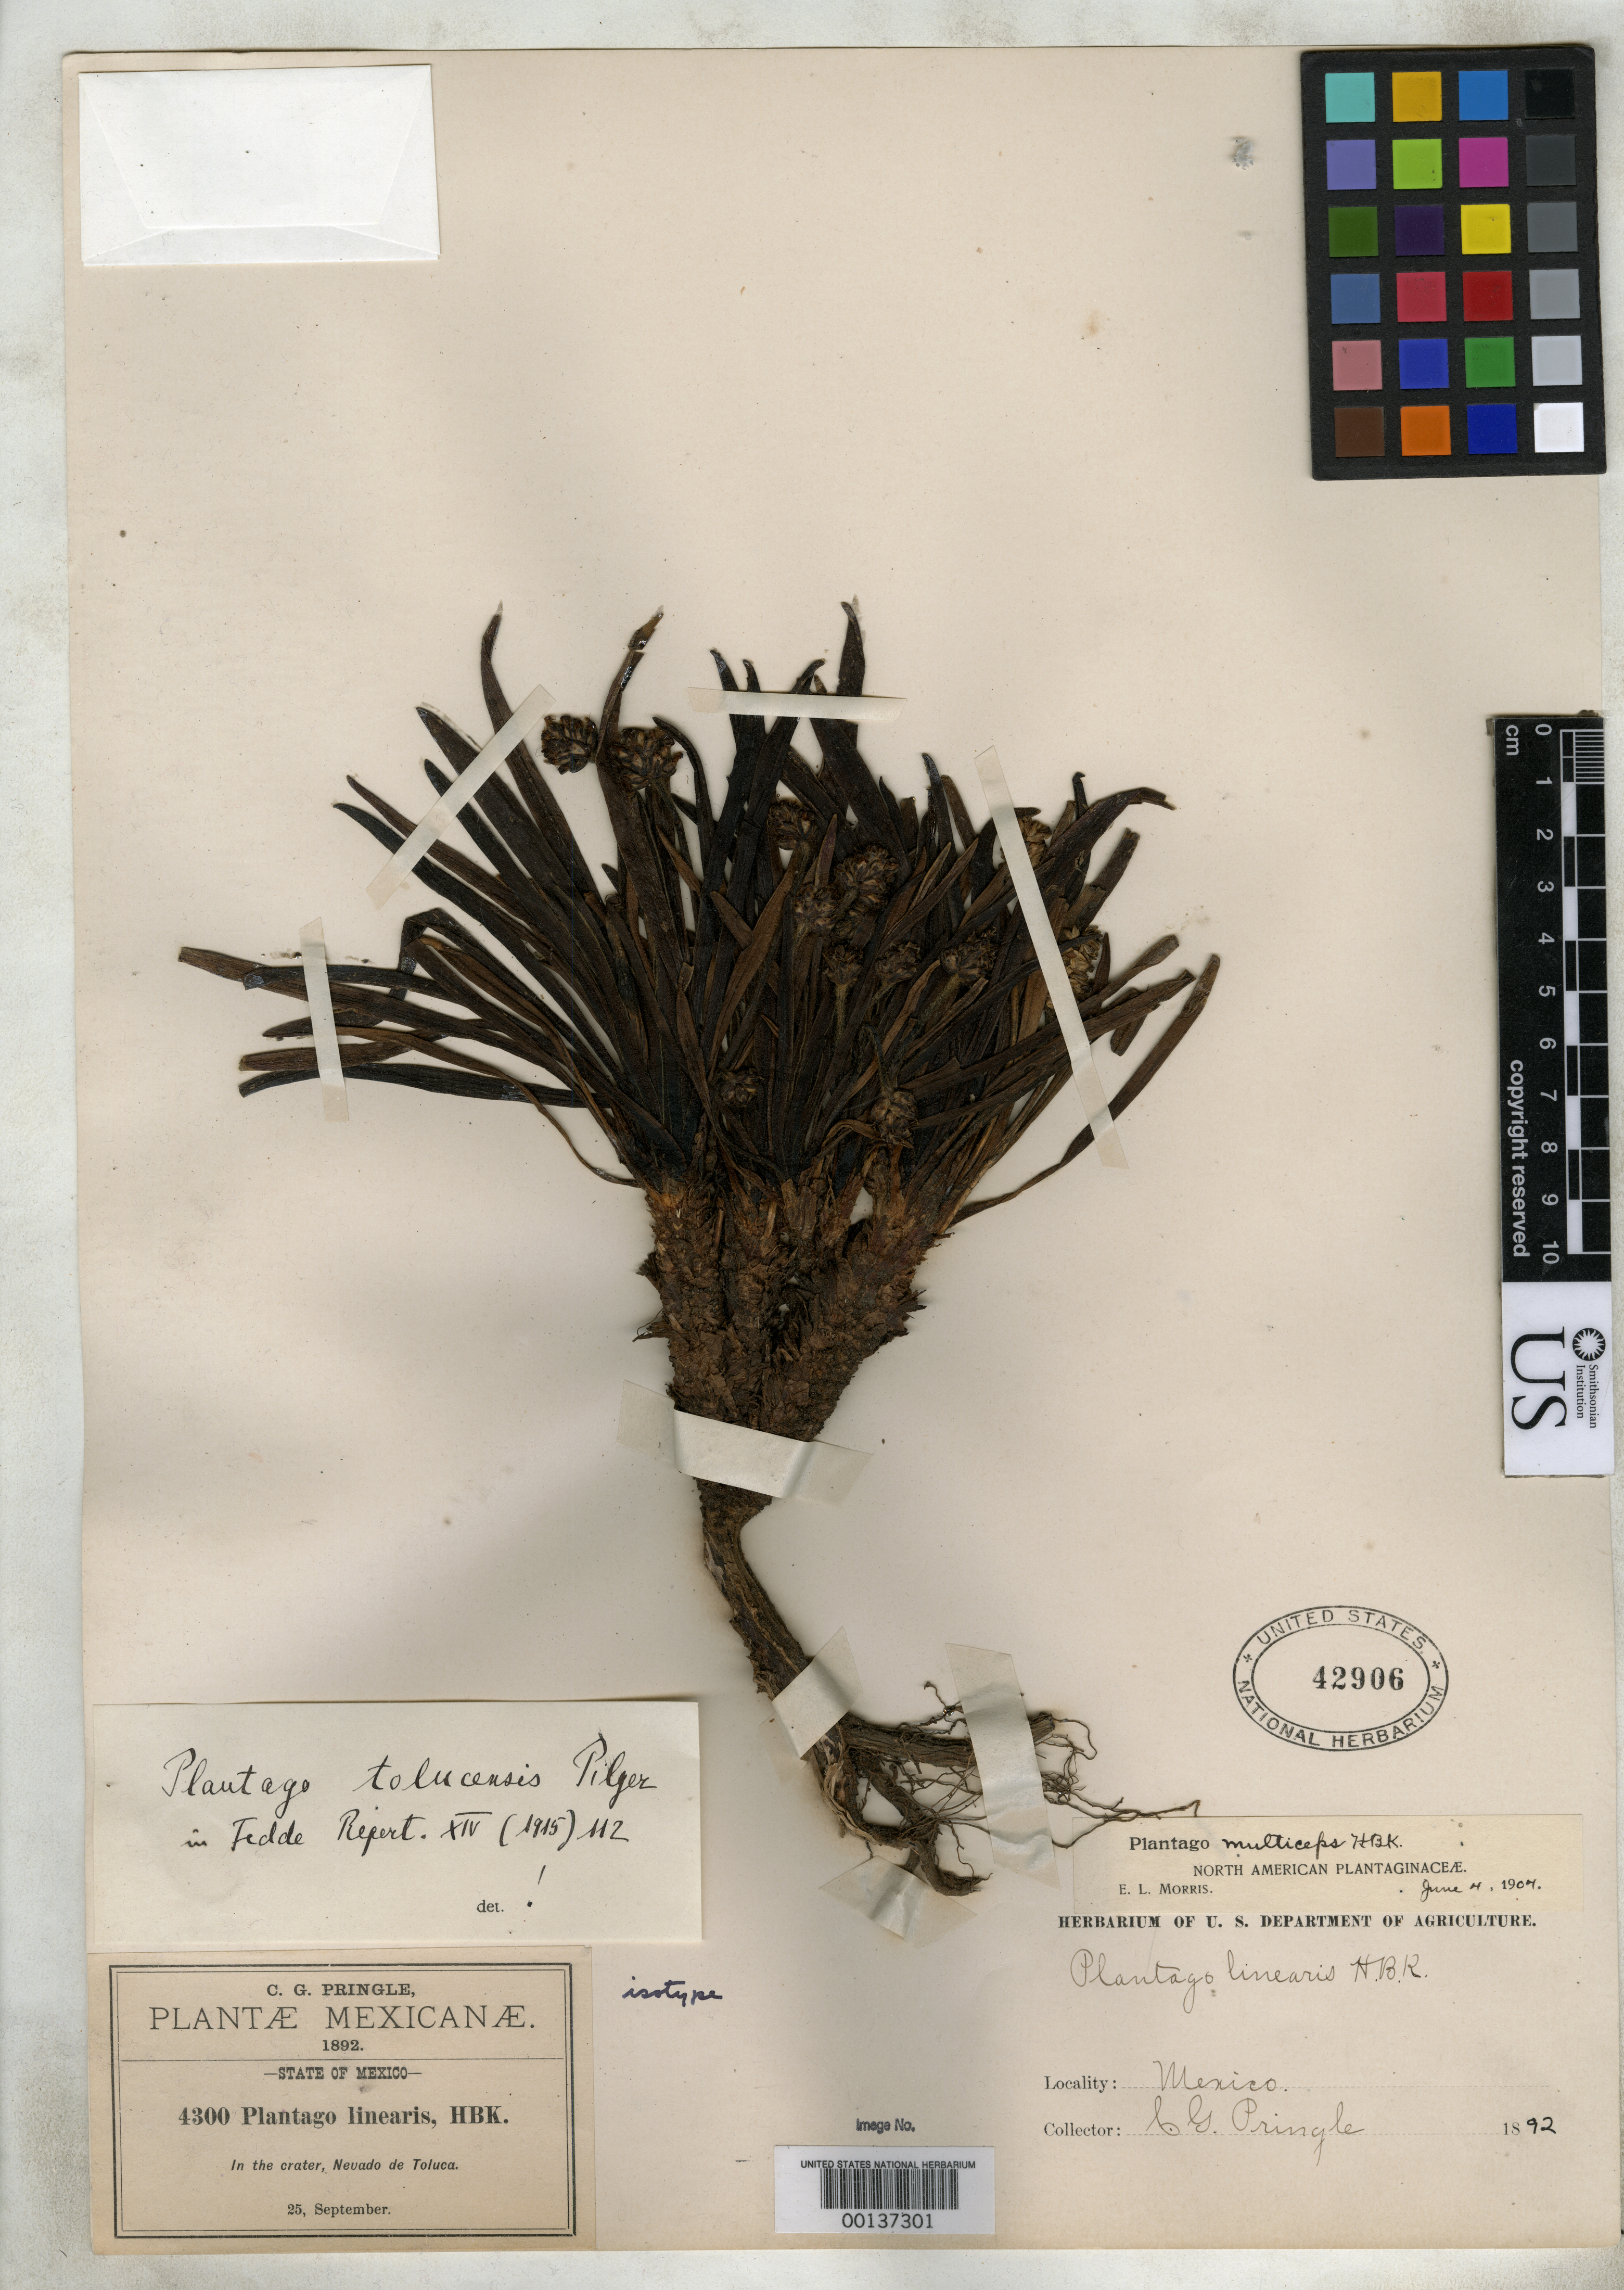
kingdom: Plantae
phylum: Tracheophyta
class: Magnoliopsida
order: Lamiales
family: Plantaginaceae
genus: Plantago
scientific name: Plantago tolucensis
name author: Pilg.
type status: Isotype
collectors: C. G. Pringle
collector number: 4300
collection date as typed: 23 Sep 1892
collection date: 1892-09-23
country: Mexico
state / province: México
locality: Nevado de Toluca.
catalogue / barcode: US 42906